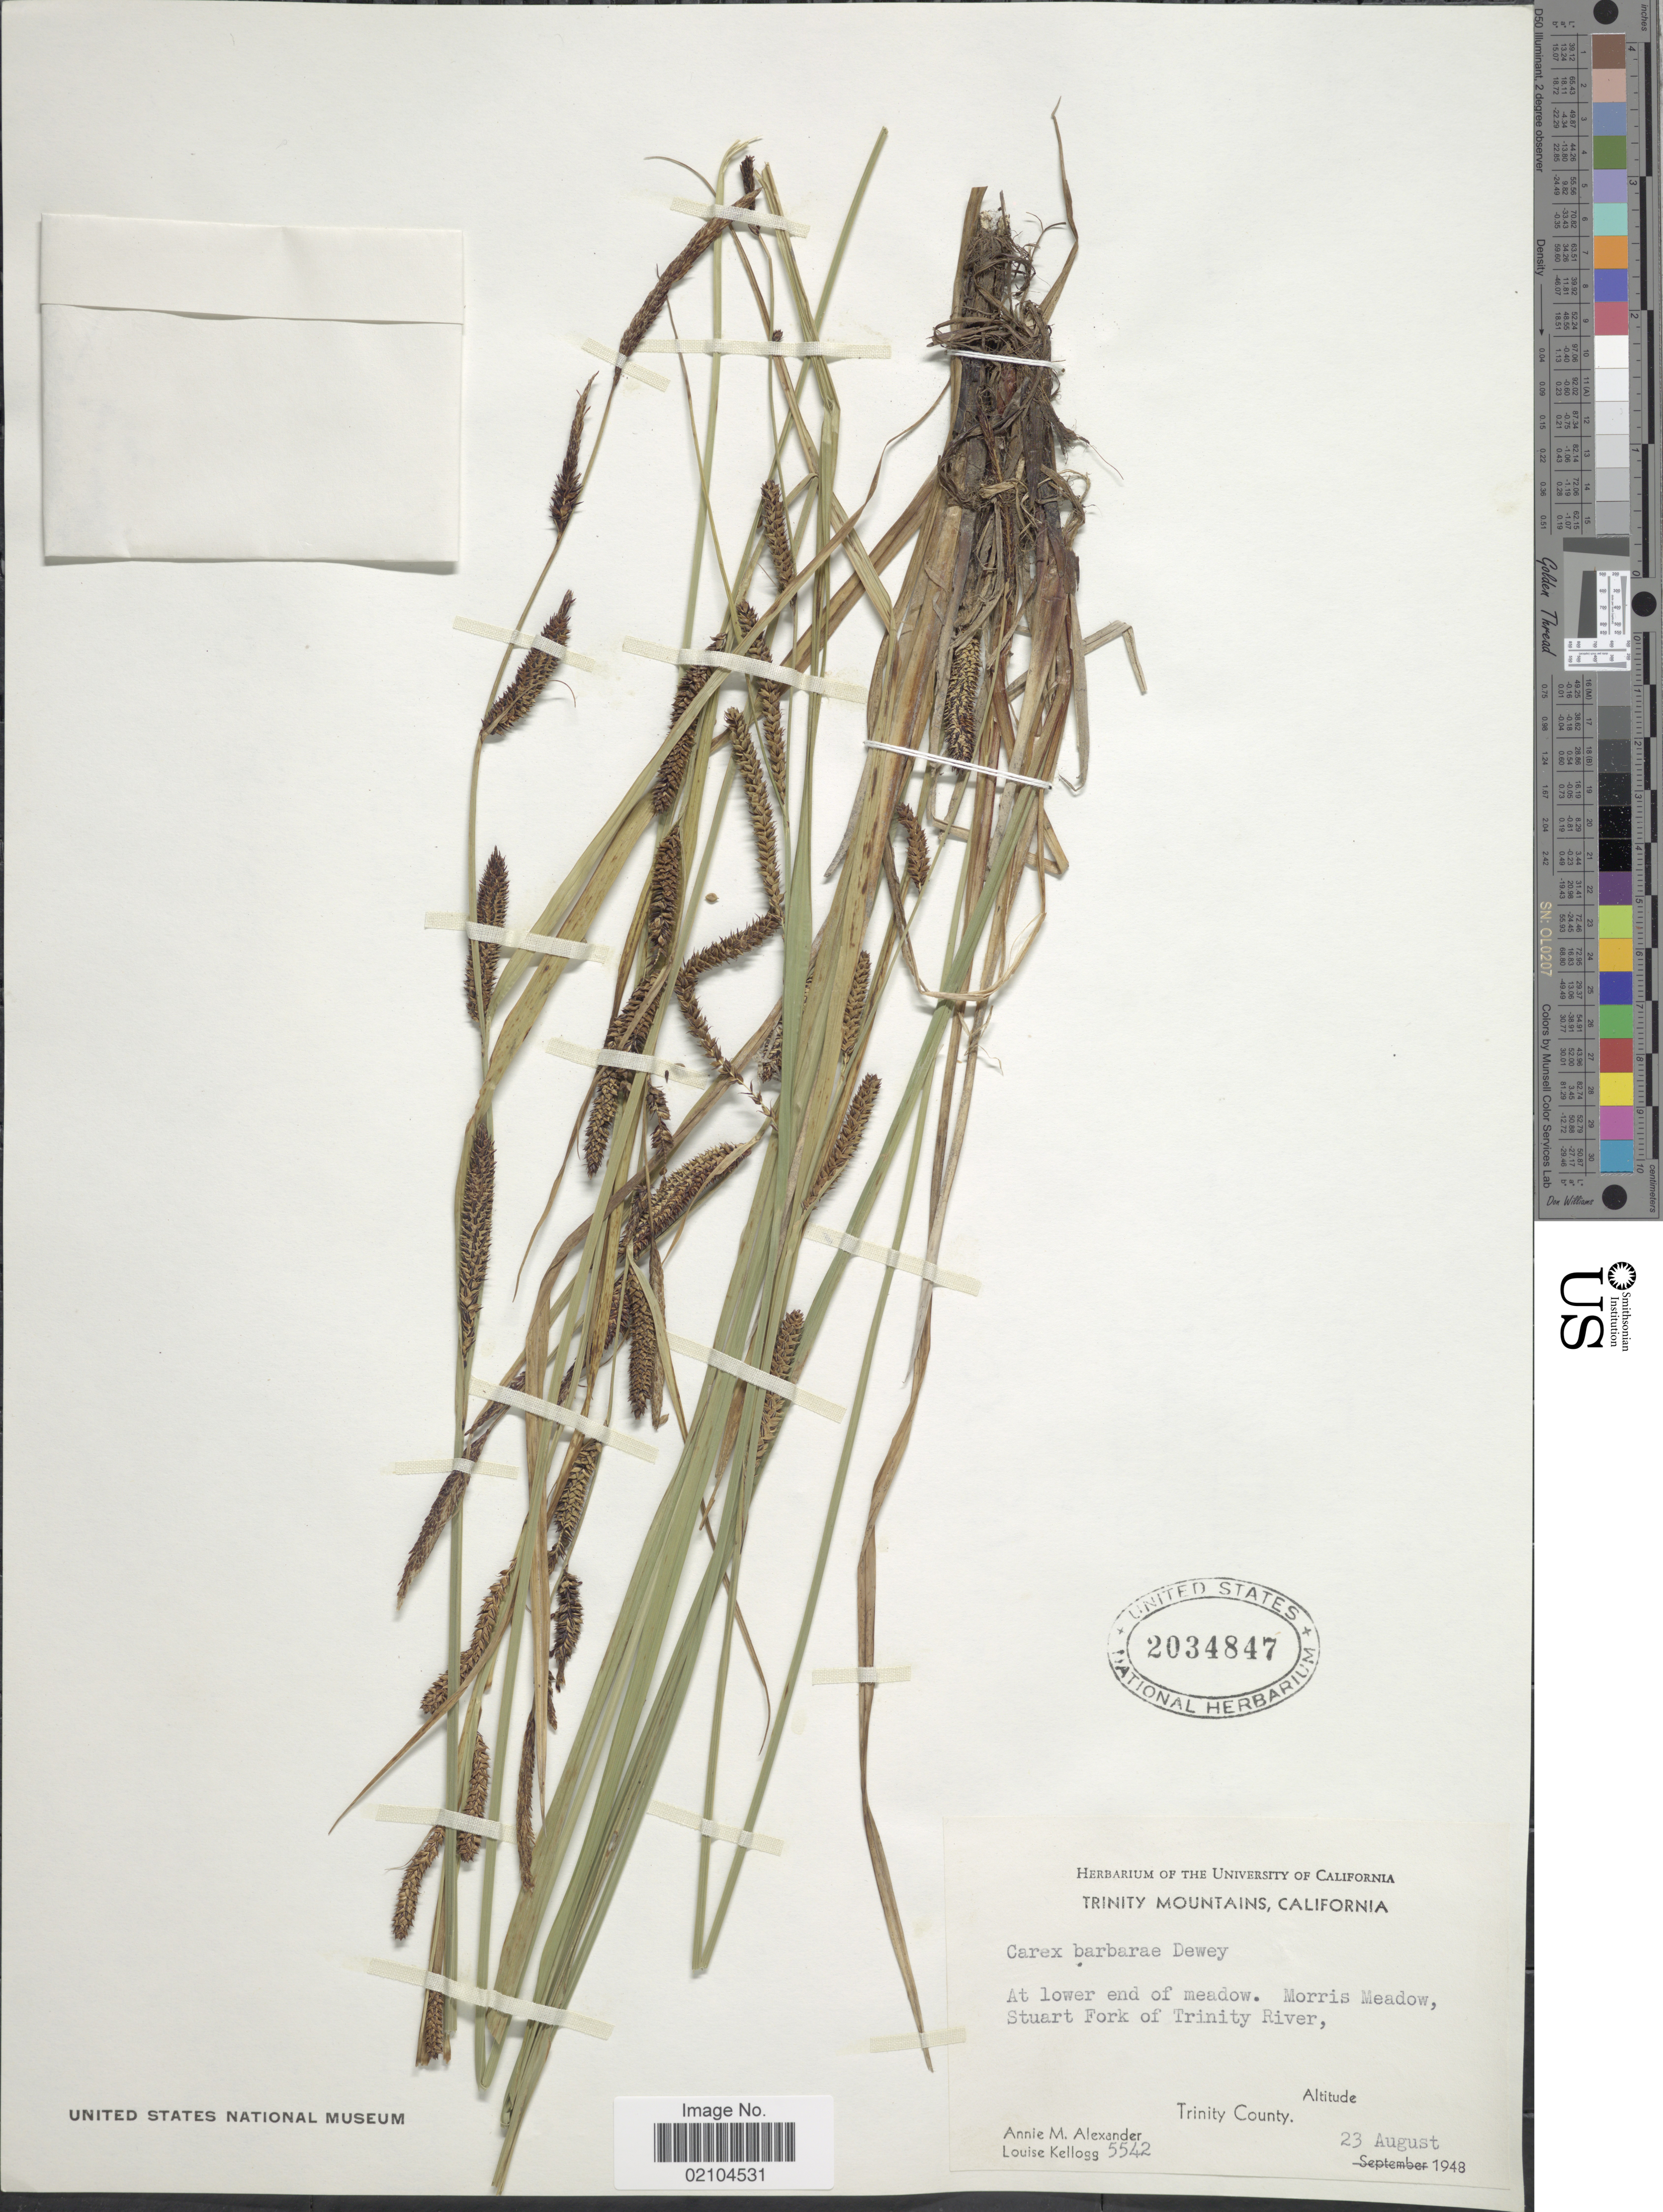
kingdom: Plantae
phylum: Tracheophyta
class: Liliopsida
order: Poales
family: Cyperaceae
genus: Carex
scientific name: Carex barbarae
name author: Dewey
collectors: A. M. Alexander & L. Kellogg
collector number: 5542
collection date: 1948-08-23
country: United States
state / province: California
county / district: Trinity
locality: Trinity Mountains, at lower end of meadow, Morris Meadow, Stuart Fork of Trinity River, Trinity County.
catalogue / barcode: US 2034847